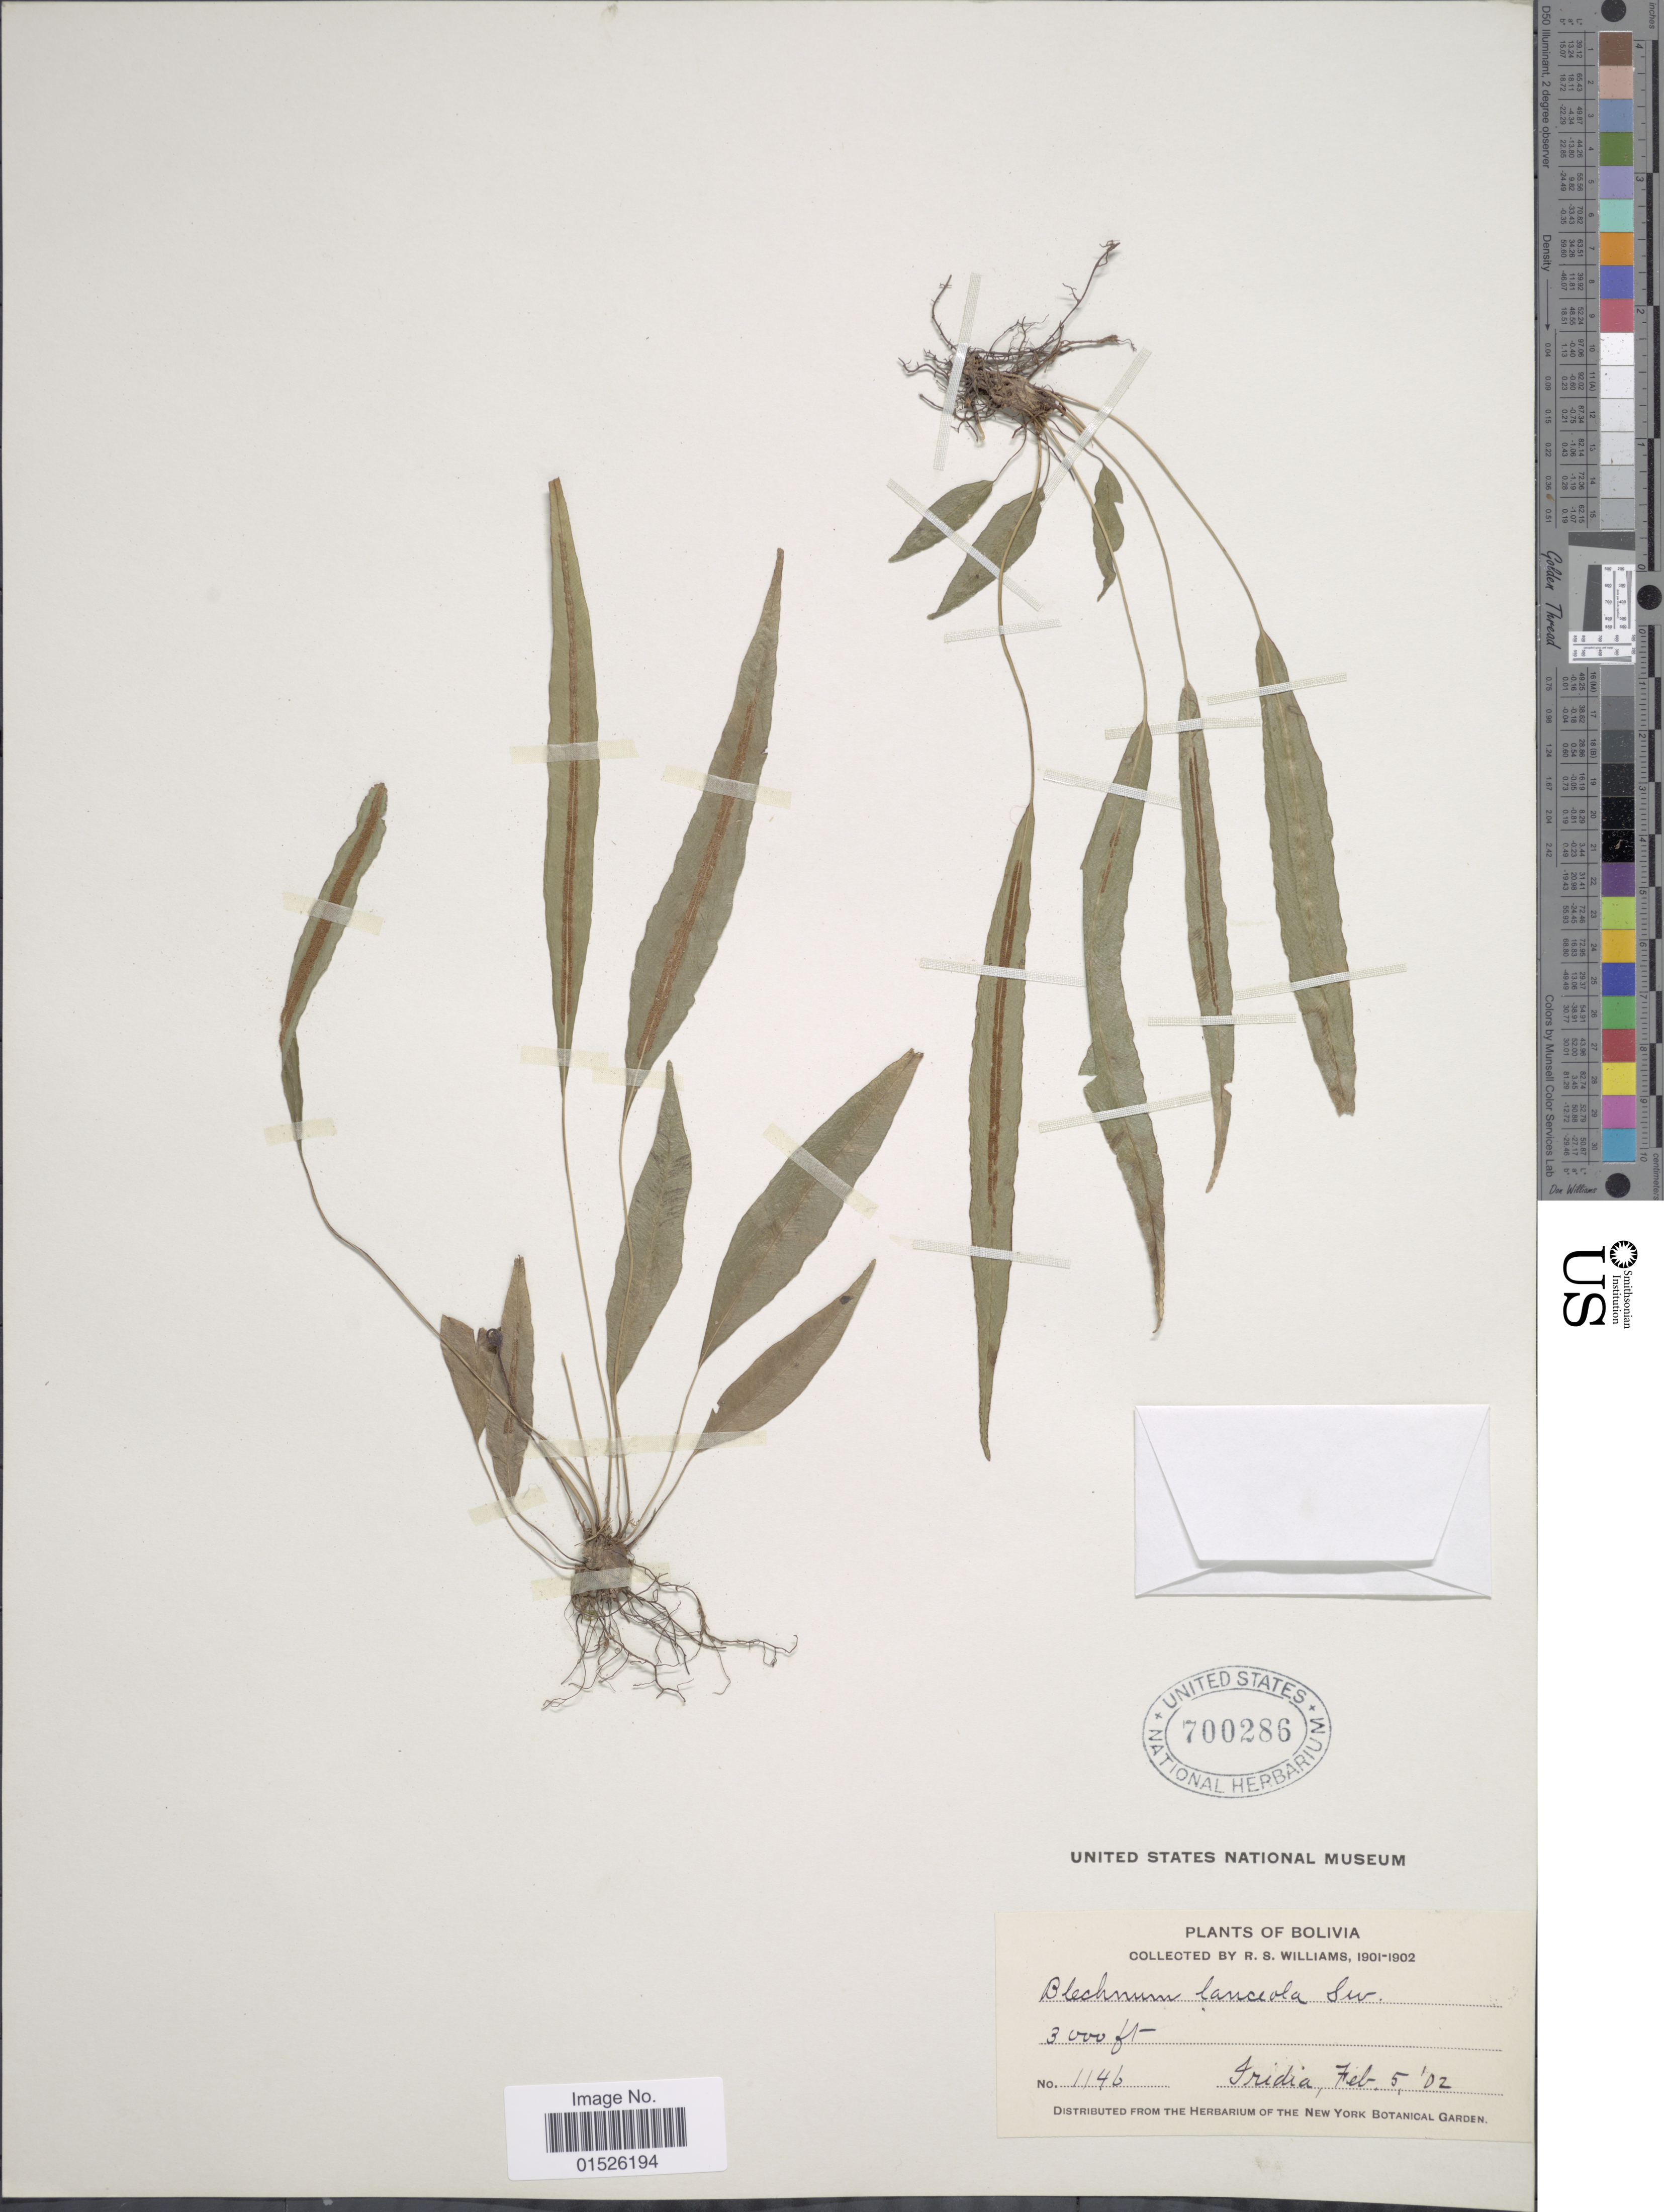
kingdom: Plantae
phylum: Tracheophyta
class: Polypodiopsida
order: Polypodiales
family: Blechnaceae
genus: Blechnum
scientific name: Blechnum lanceola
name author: Sw.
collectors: R. S. Williams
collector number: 1146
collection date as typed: Feb. 5, '02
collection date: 1902-02-05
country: Bolivia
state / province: La Paz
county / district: Franz Tamayo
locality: Iridia (on trail from San Jose to Apolo)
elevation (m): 914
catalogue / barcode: US 700286